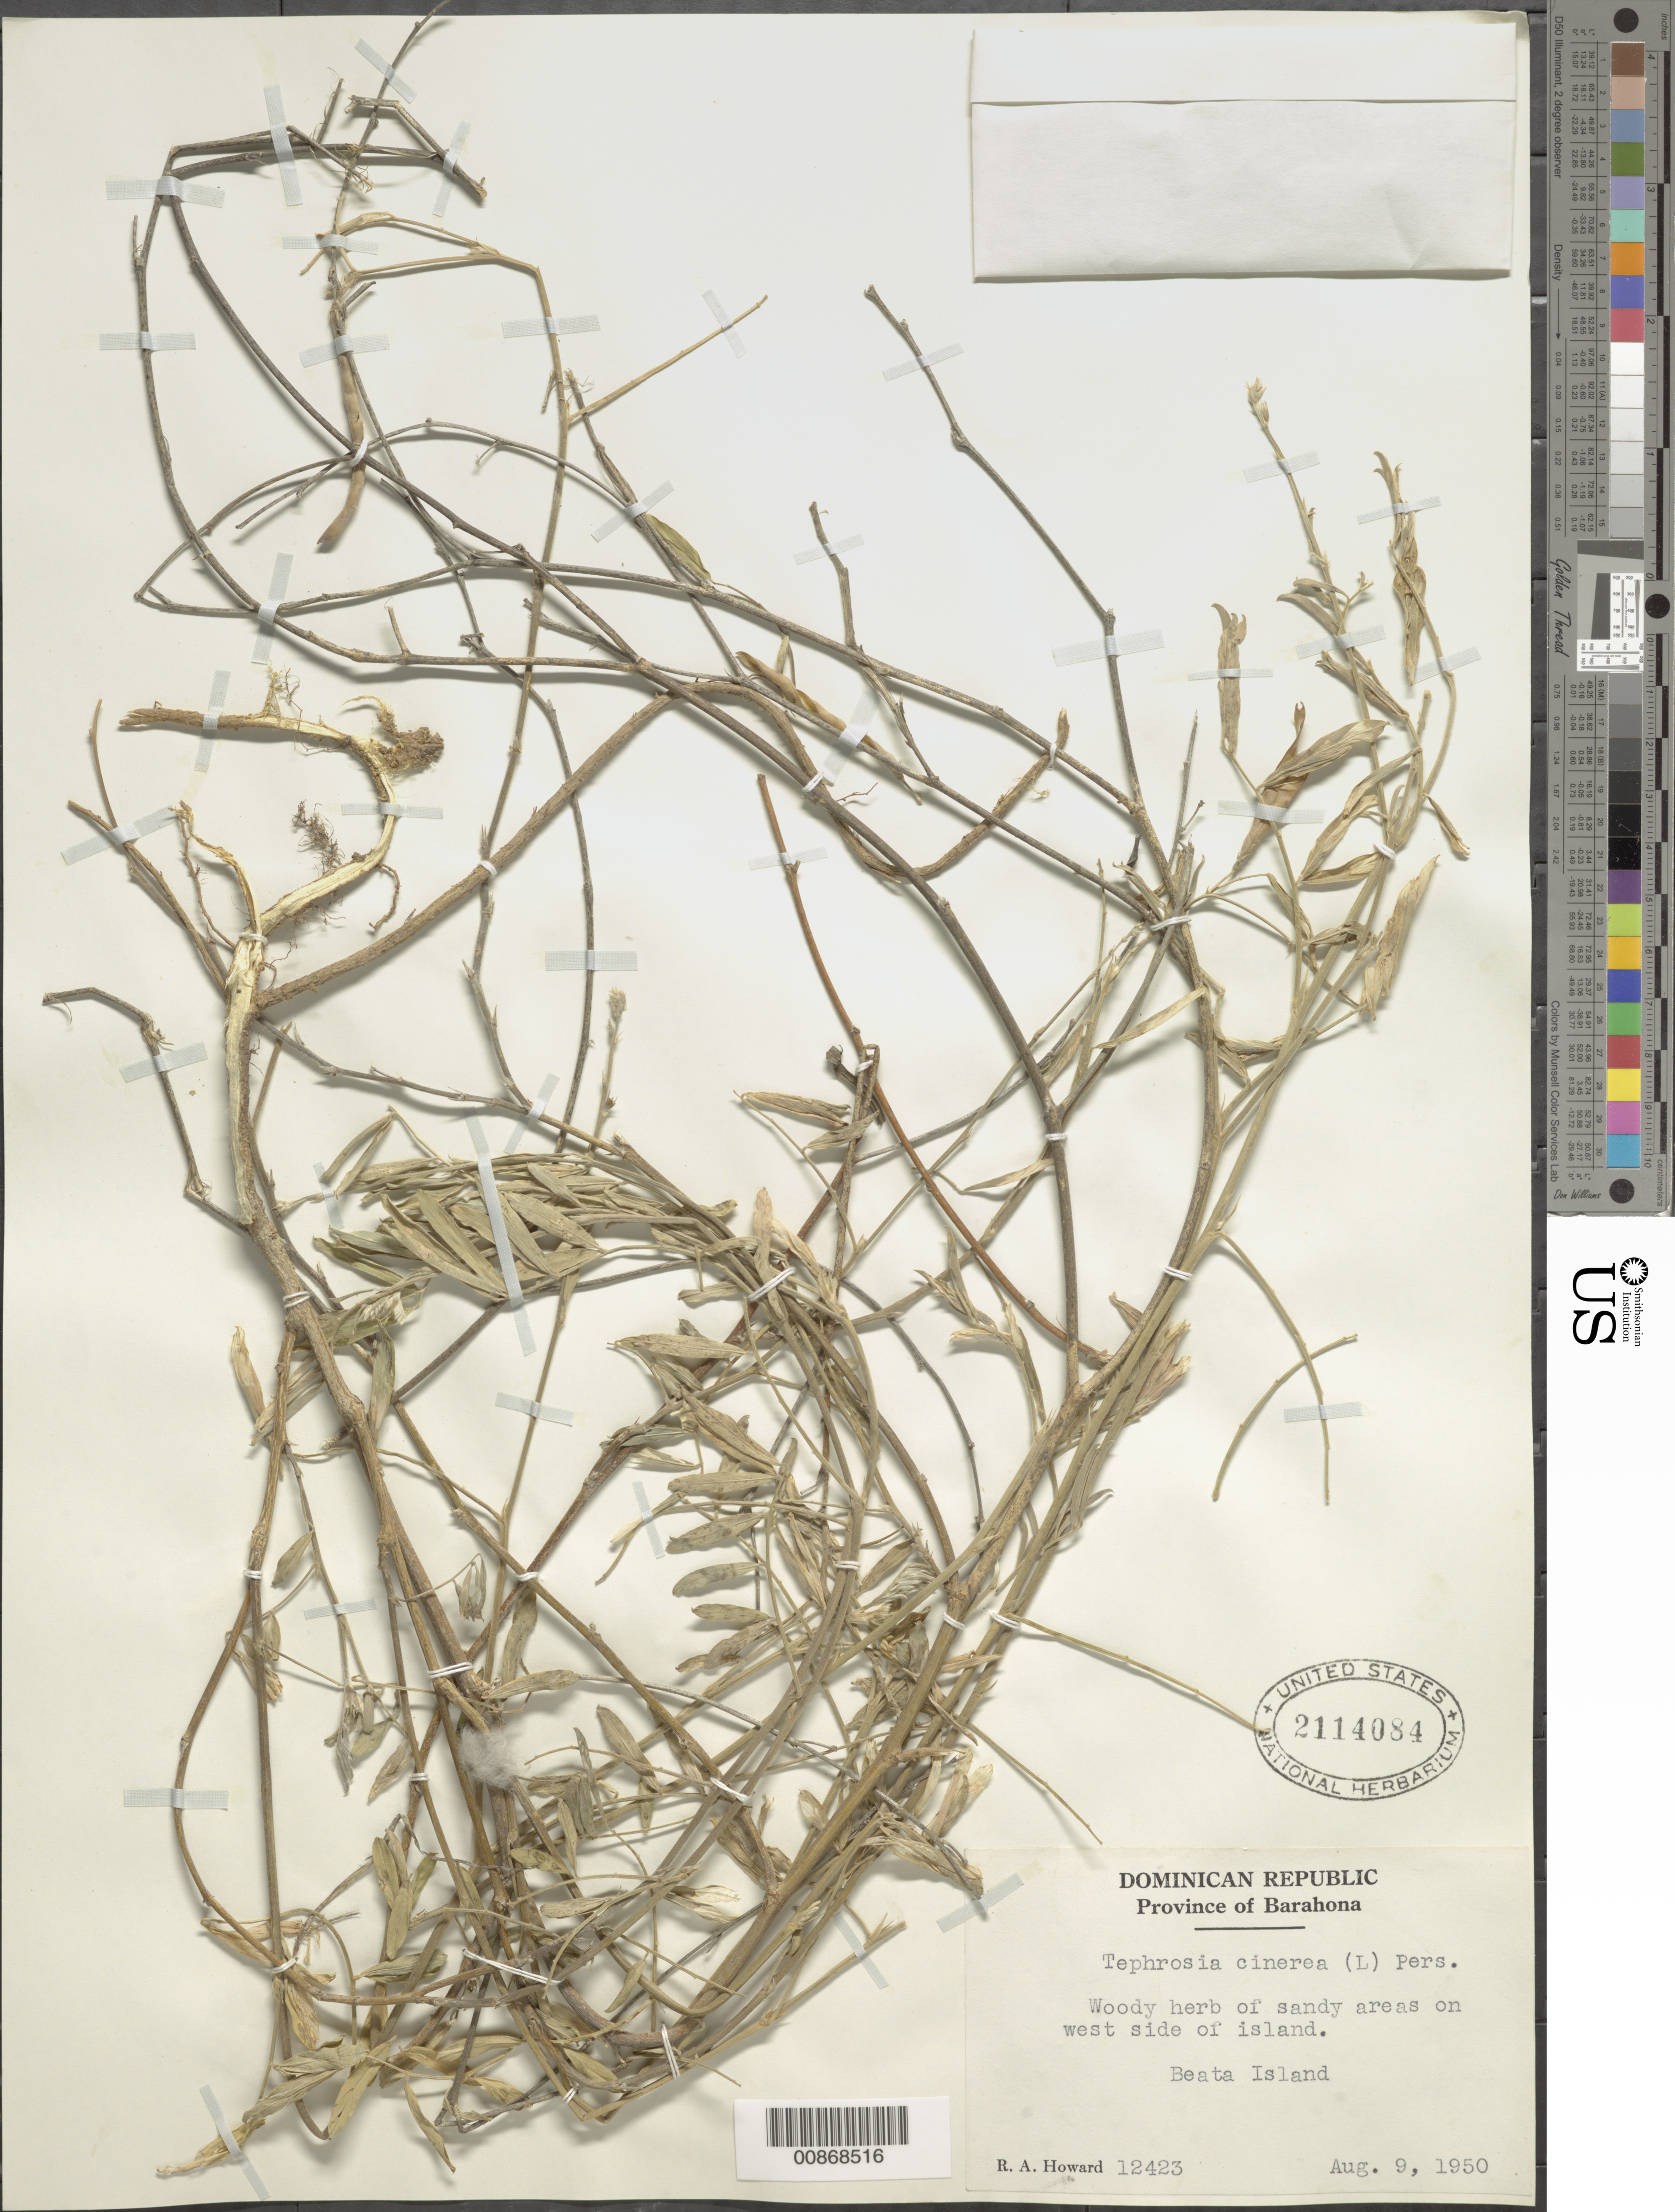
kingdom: Plantae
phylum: Tracheophyta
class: Magnoliopsida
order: Fabales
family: Fabaceae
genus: Tephrosia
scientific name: Tephrosia cinerea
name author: (L.) Pers.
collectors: R. A. Howard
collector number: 12423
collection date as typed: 09 Aug 1950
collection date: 1950-08-09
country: Dominican Republic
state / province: Barahona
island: Isla Beata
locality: West side of Beata Island.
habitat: Sandy areas.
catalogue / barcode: US 2114084